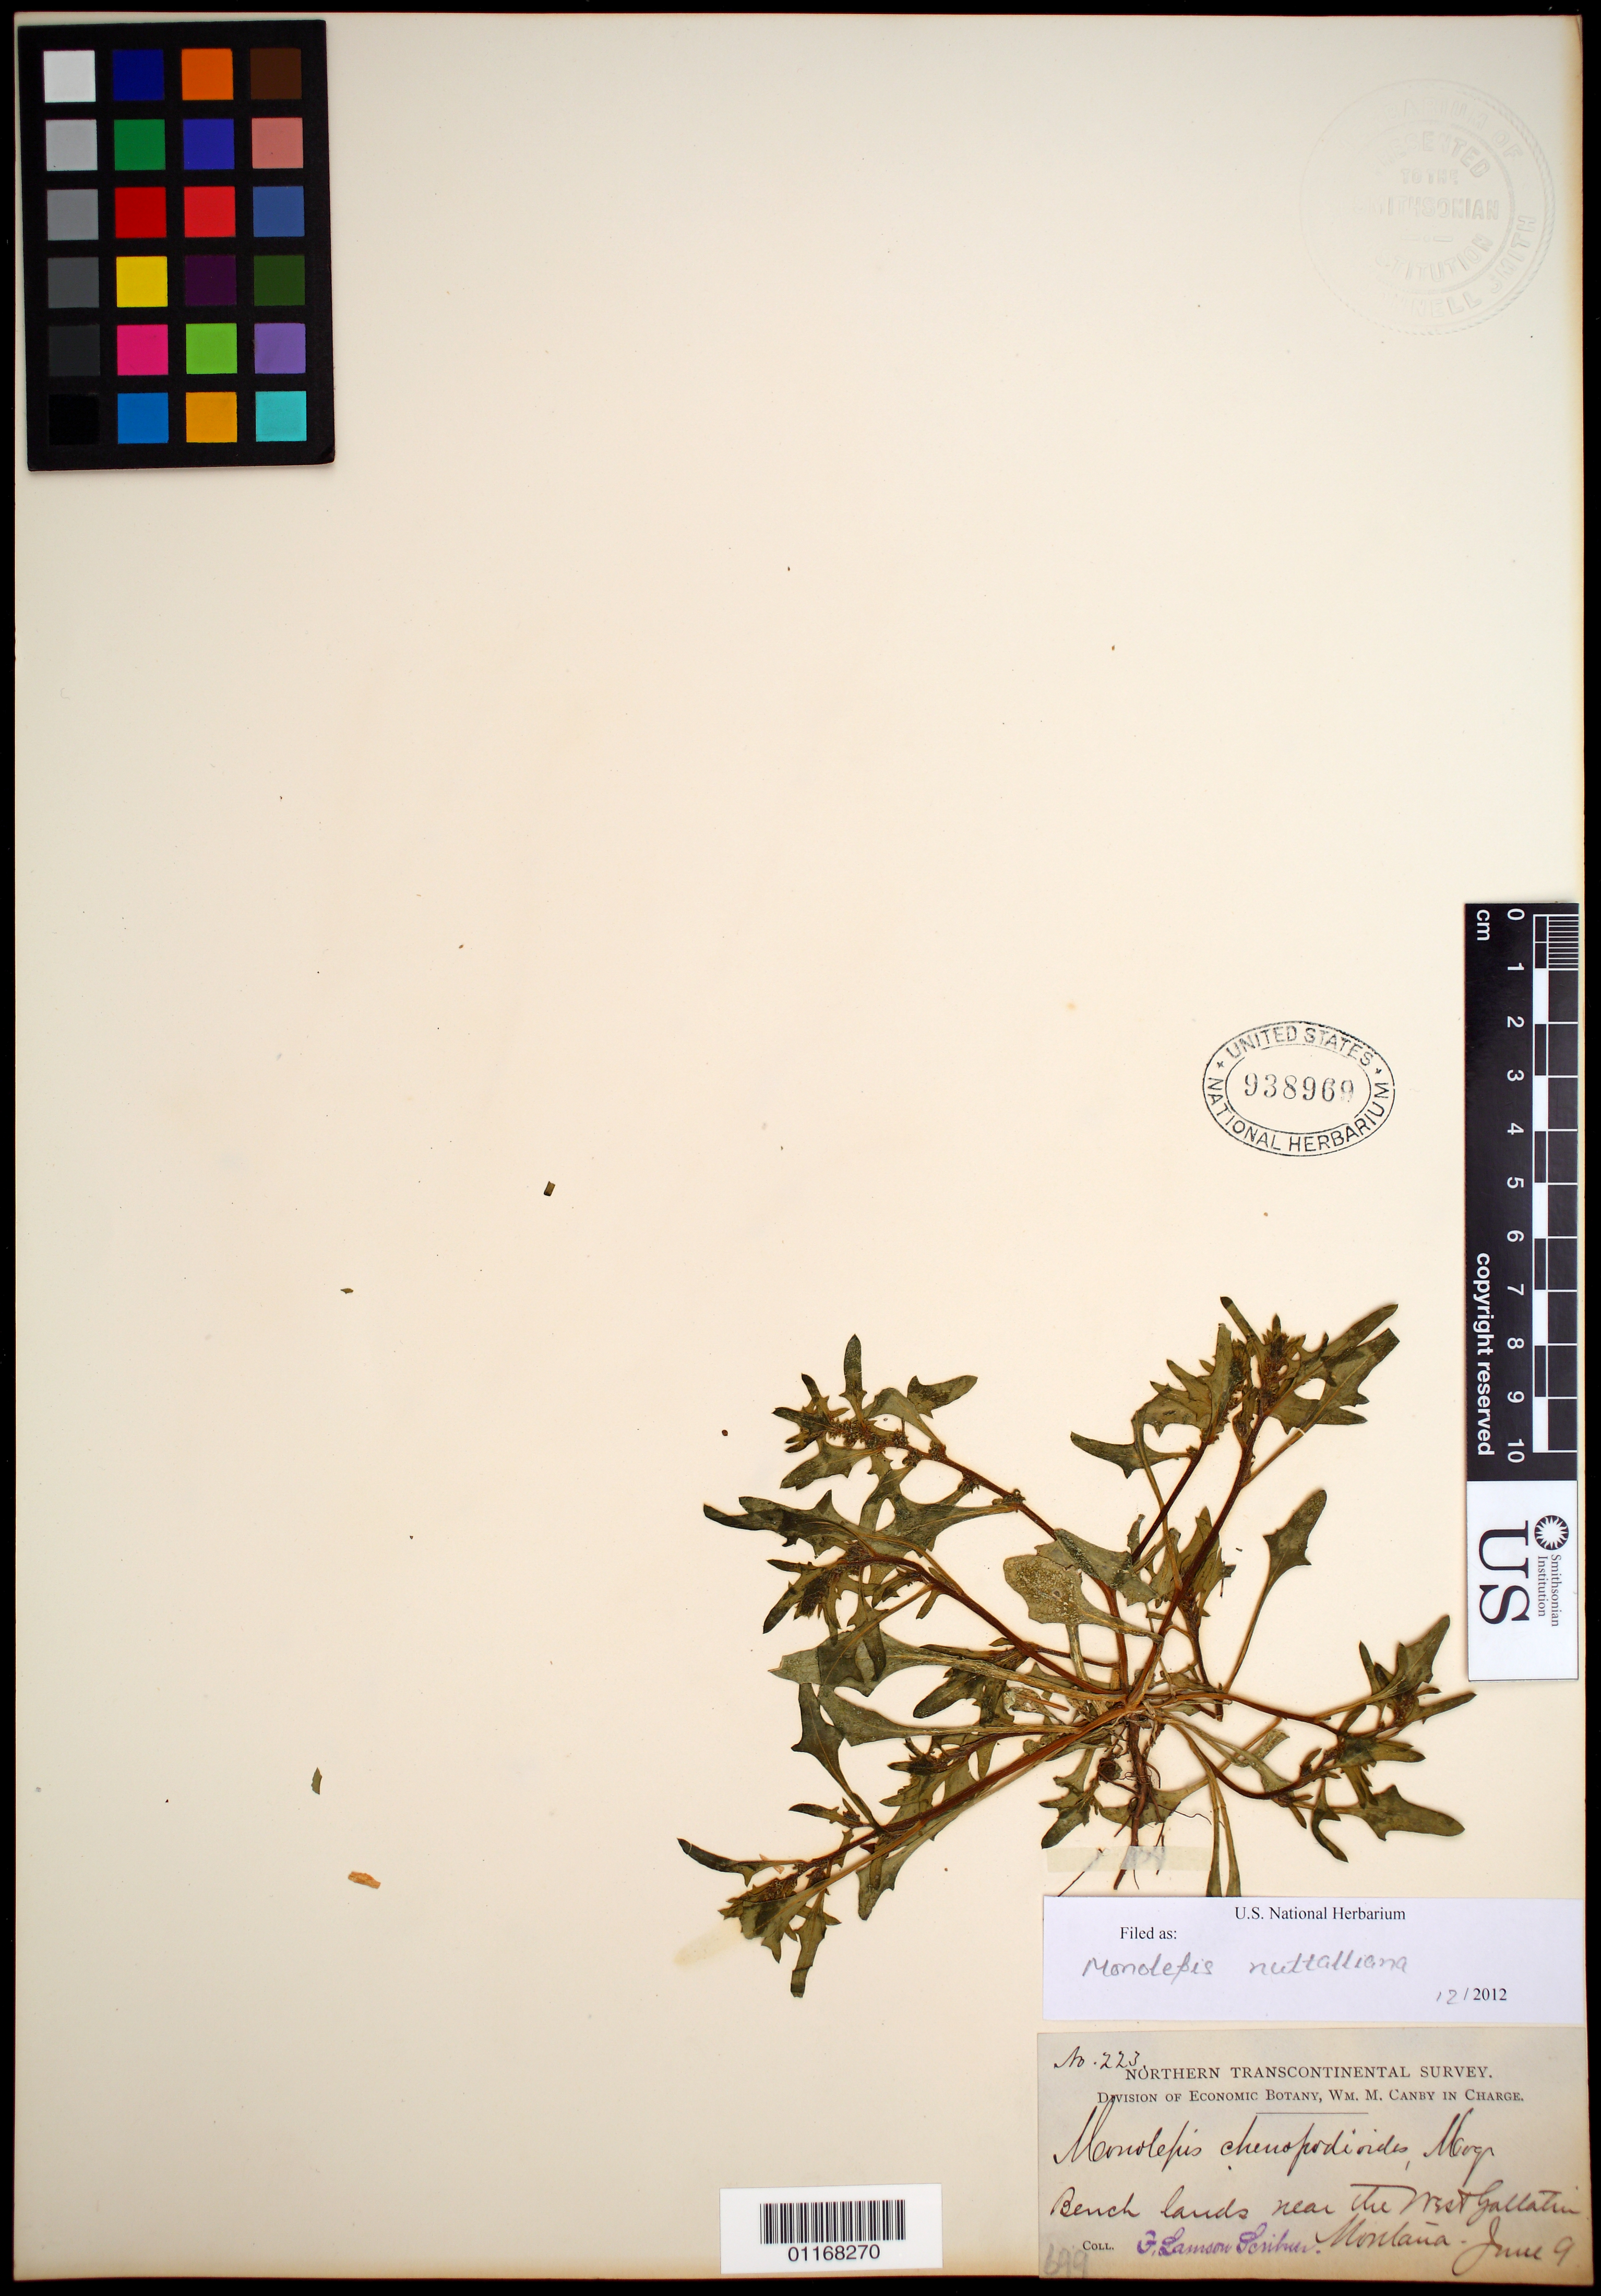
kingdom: Plantae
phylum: Tracheophyta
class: Magnoliopsida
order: Caryophyllales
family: Amaranthaceae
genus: Blitum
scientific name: Blitum nuttallianum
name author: Schult.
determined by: U.S. National Herbarium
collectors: F. L. Scribner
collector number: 223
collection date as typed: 9 Jun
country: United States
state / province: Montana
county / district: Gallatin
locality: Bench lands near the West Gallatin.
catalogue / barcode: US 938969